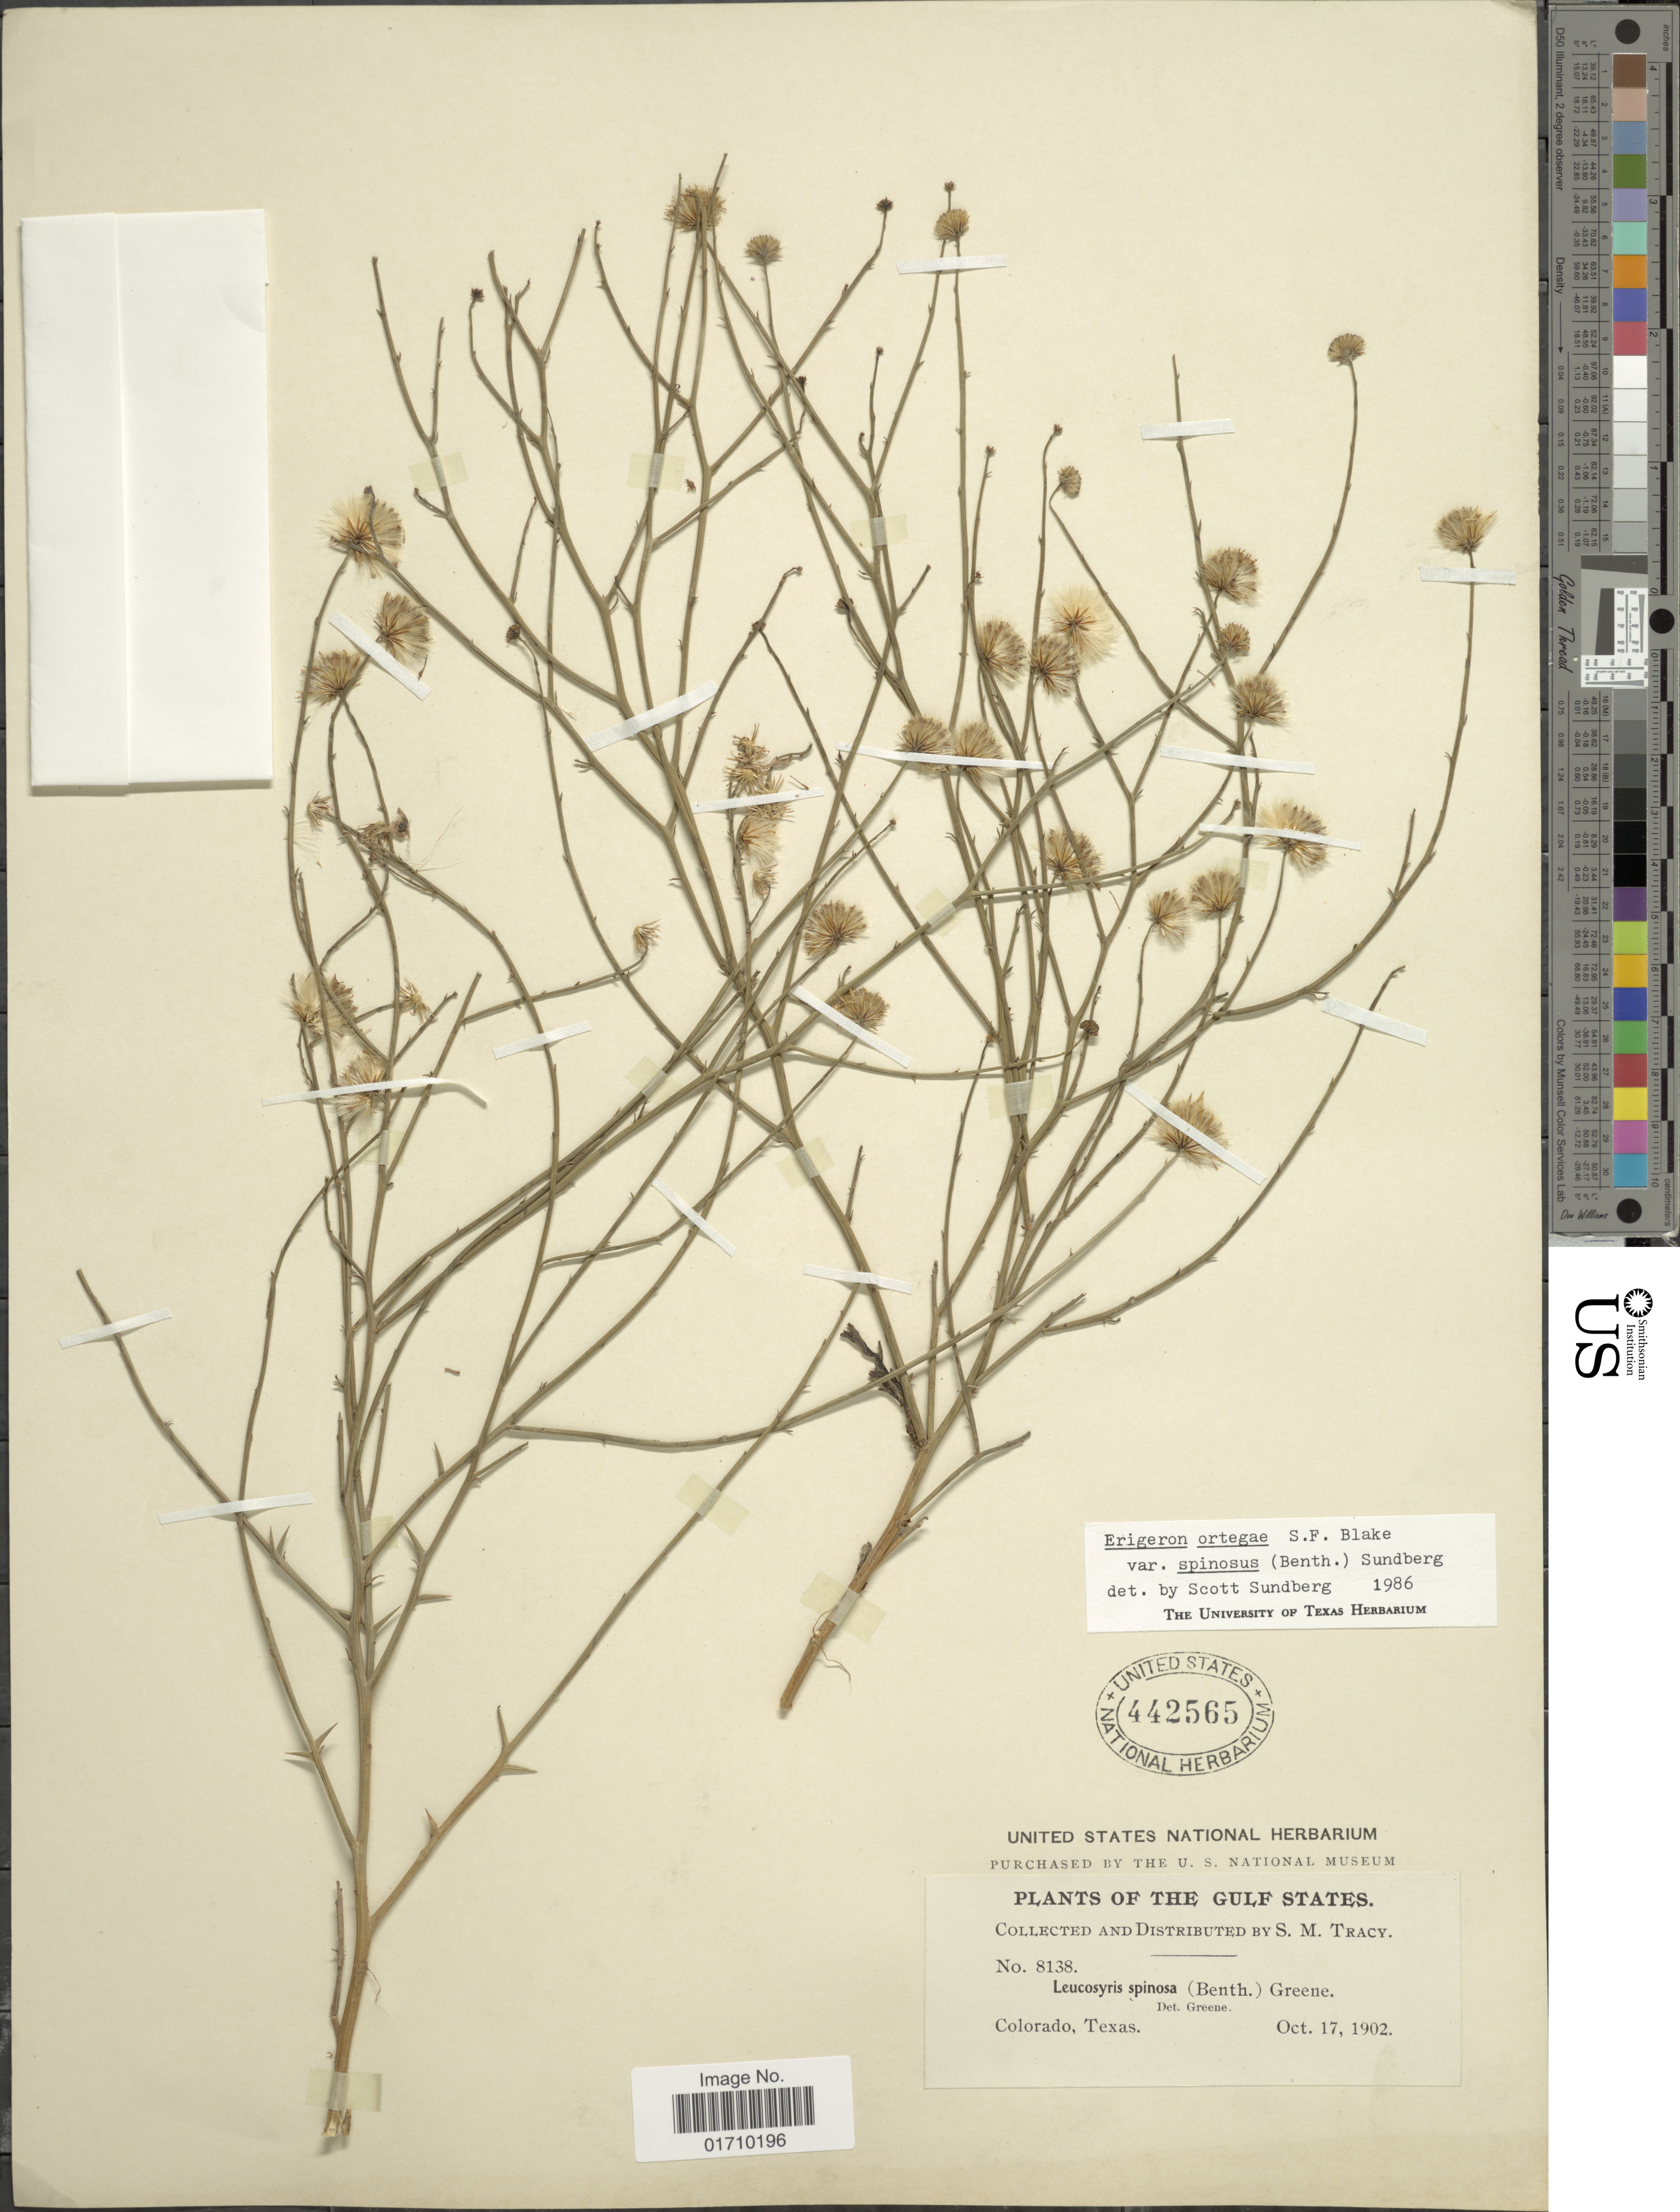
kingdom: Plantae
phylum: Tracheophyta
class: Magnoliopsida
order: Asterales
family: Asteraceae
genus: Chloracantha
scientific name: Chloracantha spinosa var. spinosa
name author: (Benth.) G.L. Nesom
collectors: S. M. Tracy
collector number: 8138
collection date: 1902-10-17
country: United States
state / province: Texas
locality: The Gulf States, Colorado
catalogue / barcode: US 442565